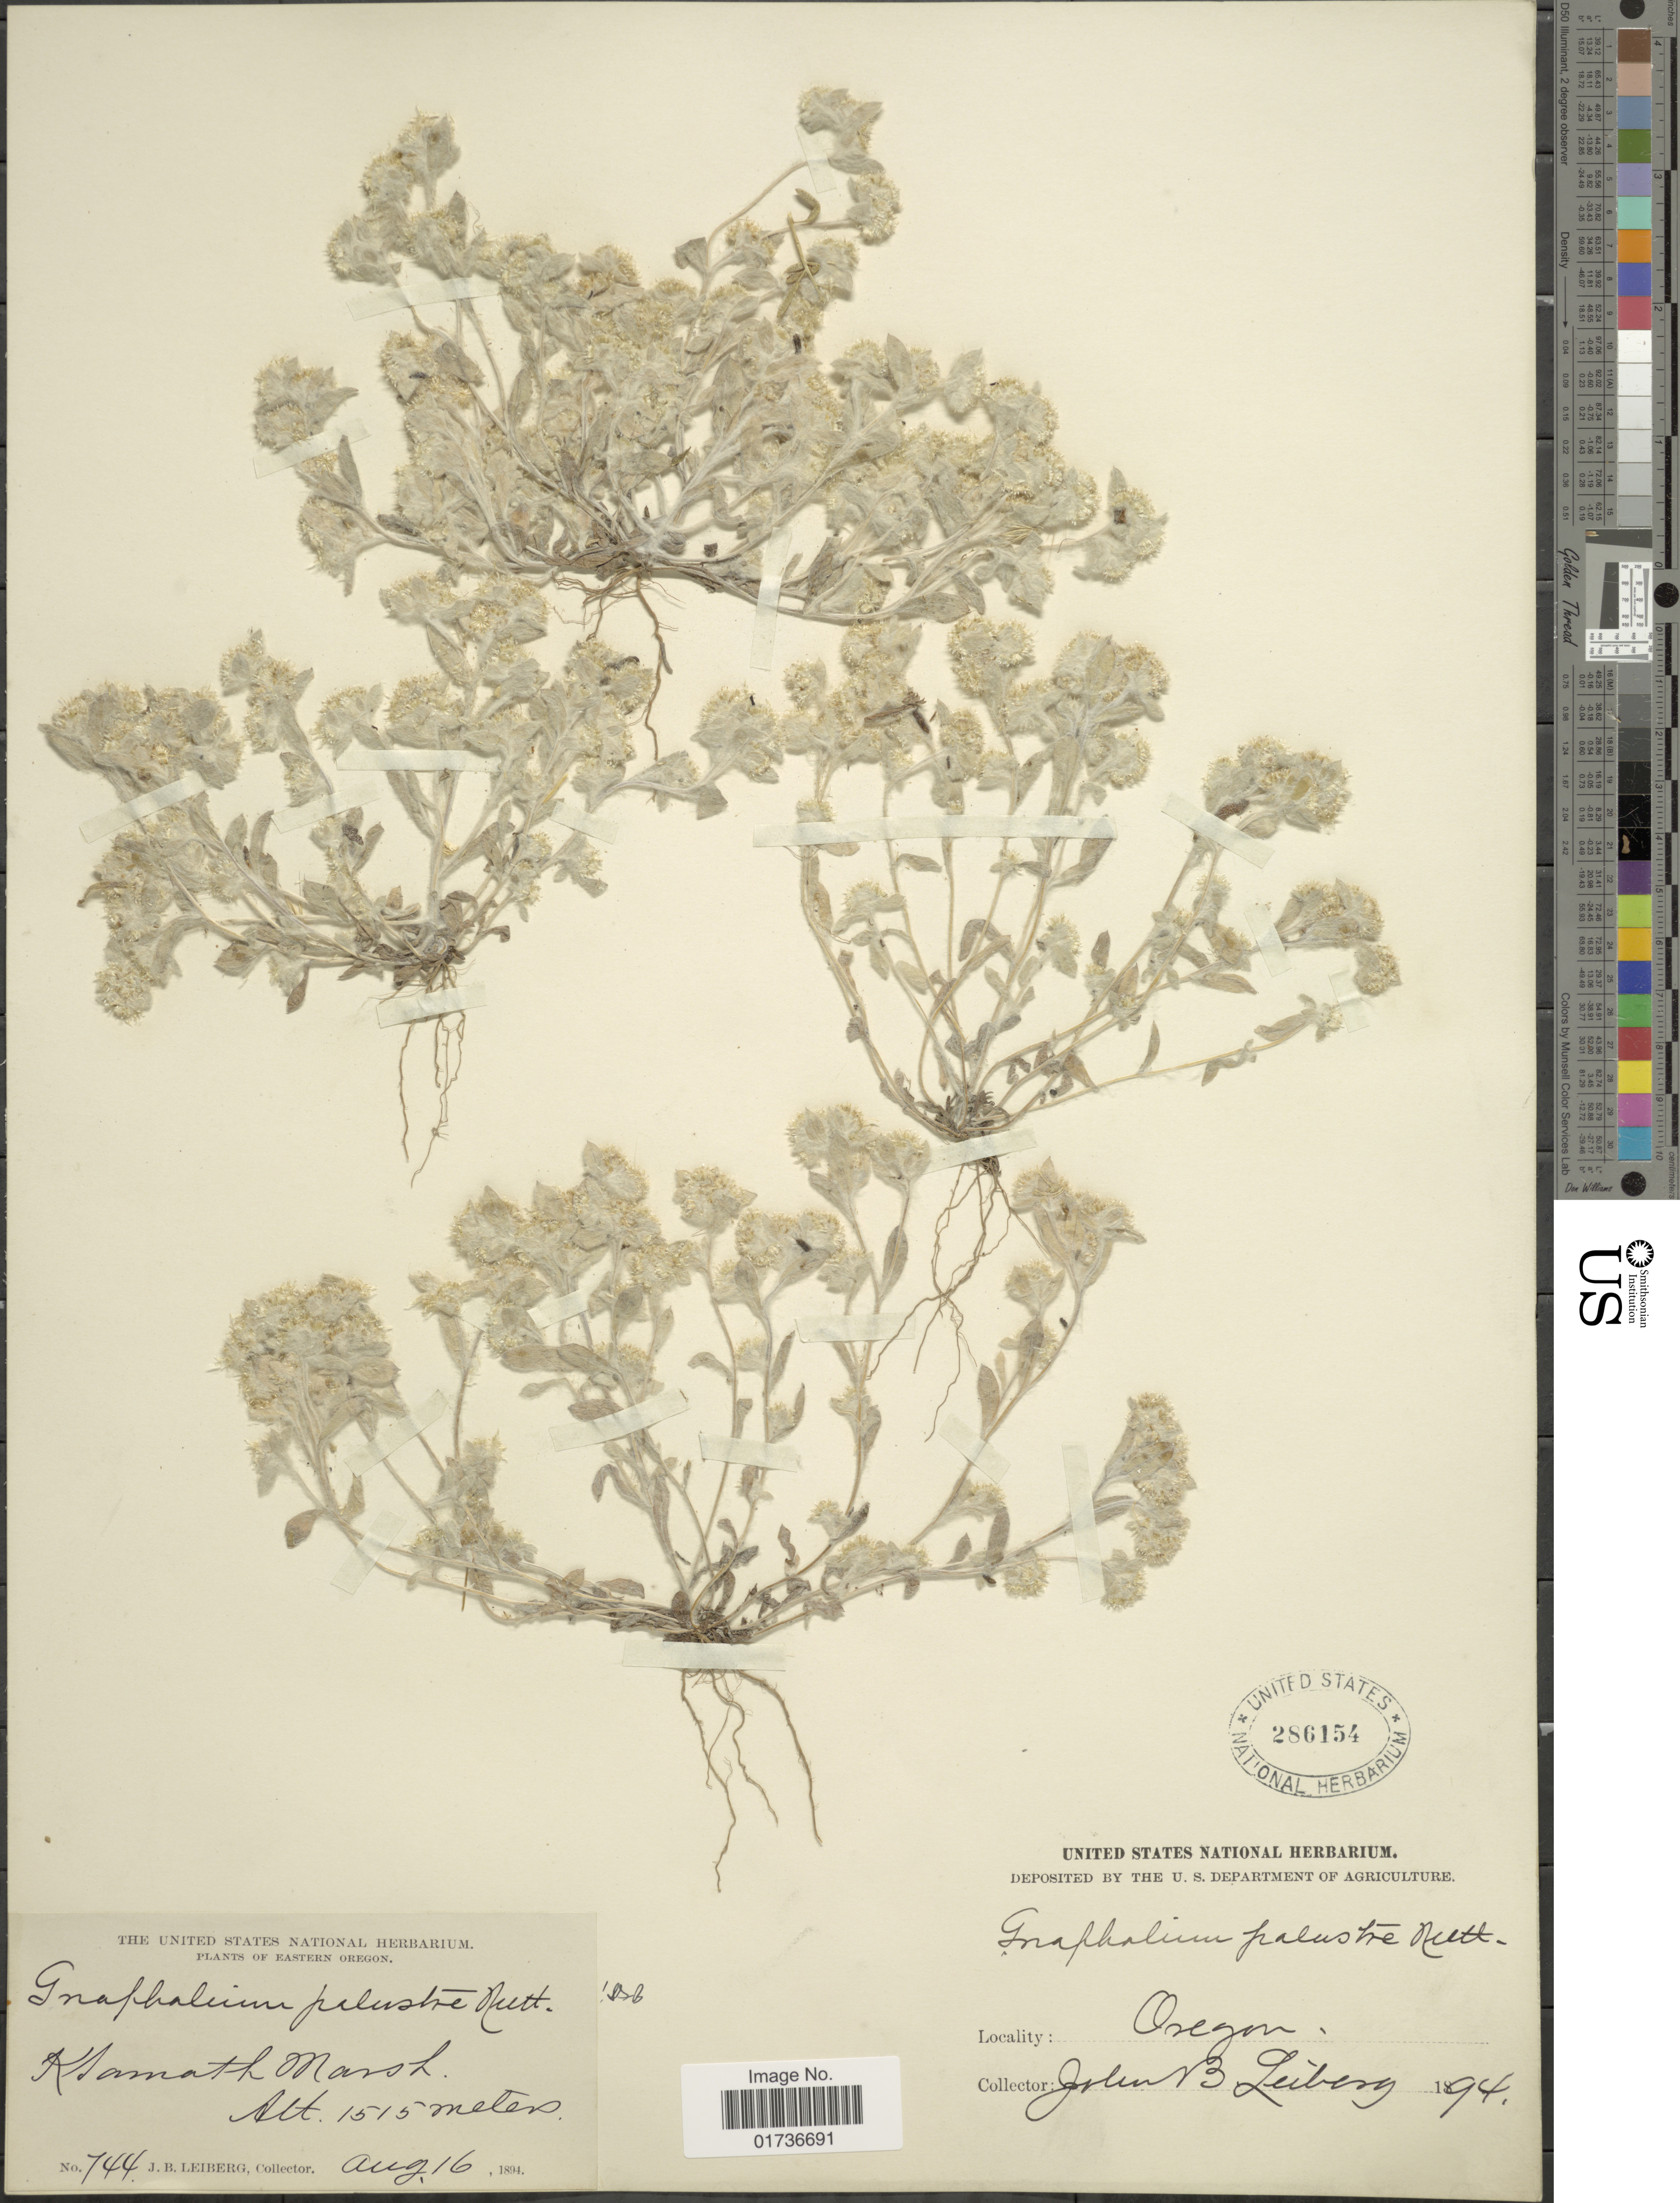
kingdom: Plantae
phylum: Tracheophyta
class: Magnoliopsida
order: Asterales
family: Asteraceae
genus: Gnaphalium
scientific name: Gnaphalium palustre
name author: Nutt.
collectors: J. B. Leiberg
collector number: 744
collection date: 1894-08-16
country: United States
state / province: Oregon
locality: Eastern Oregon, Klamath Marsh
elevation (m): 1515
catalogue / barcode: US 286154